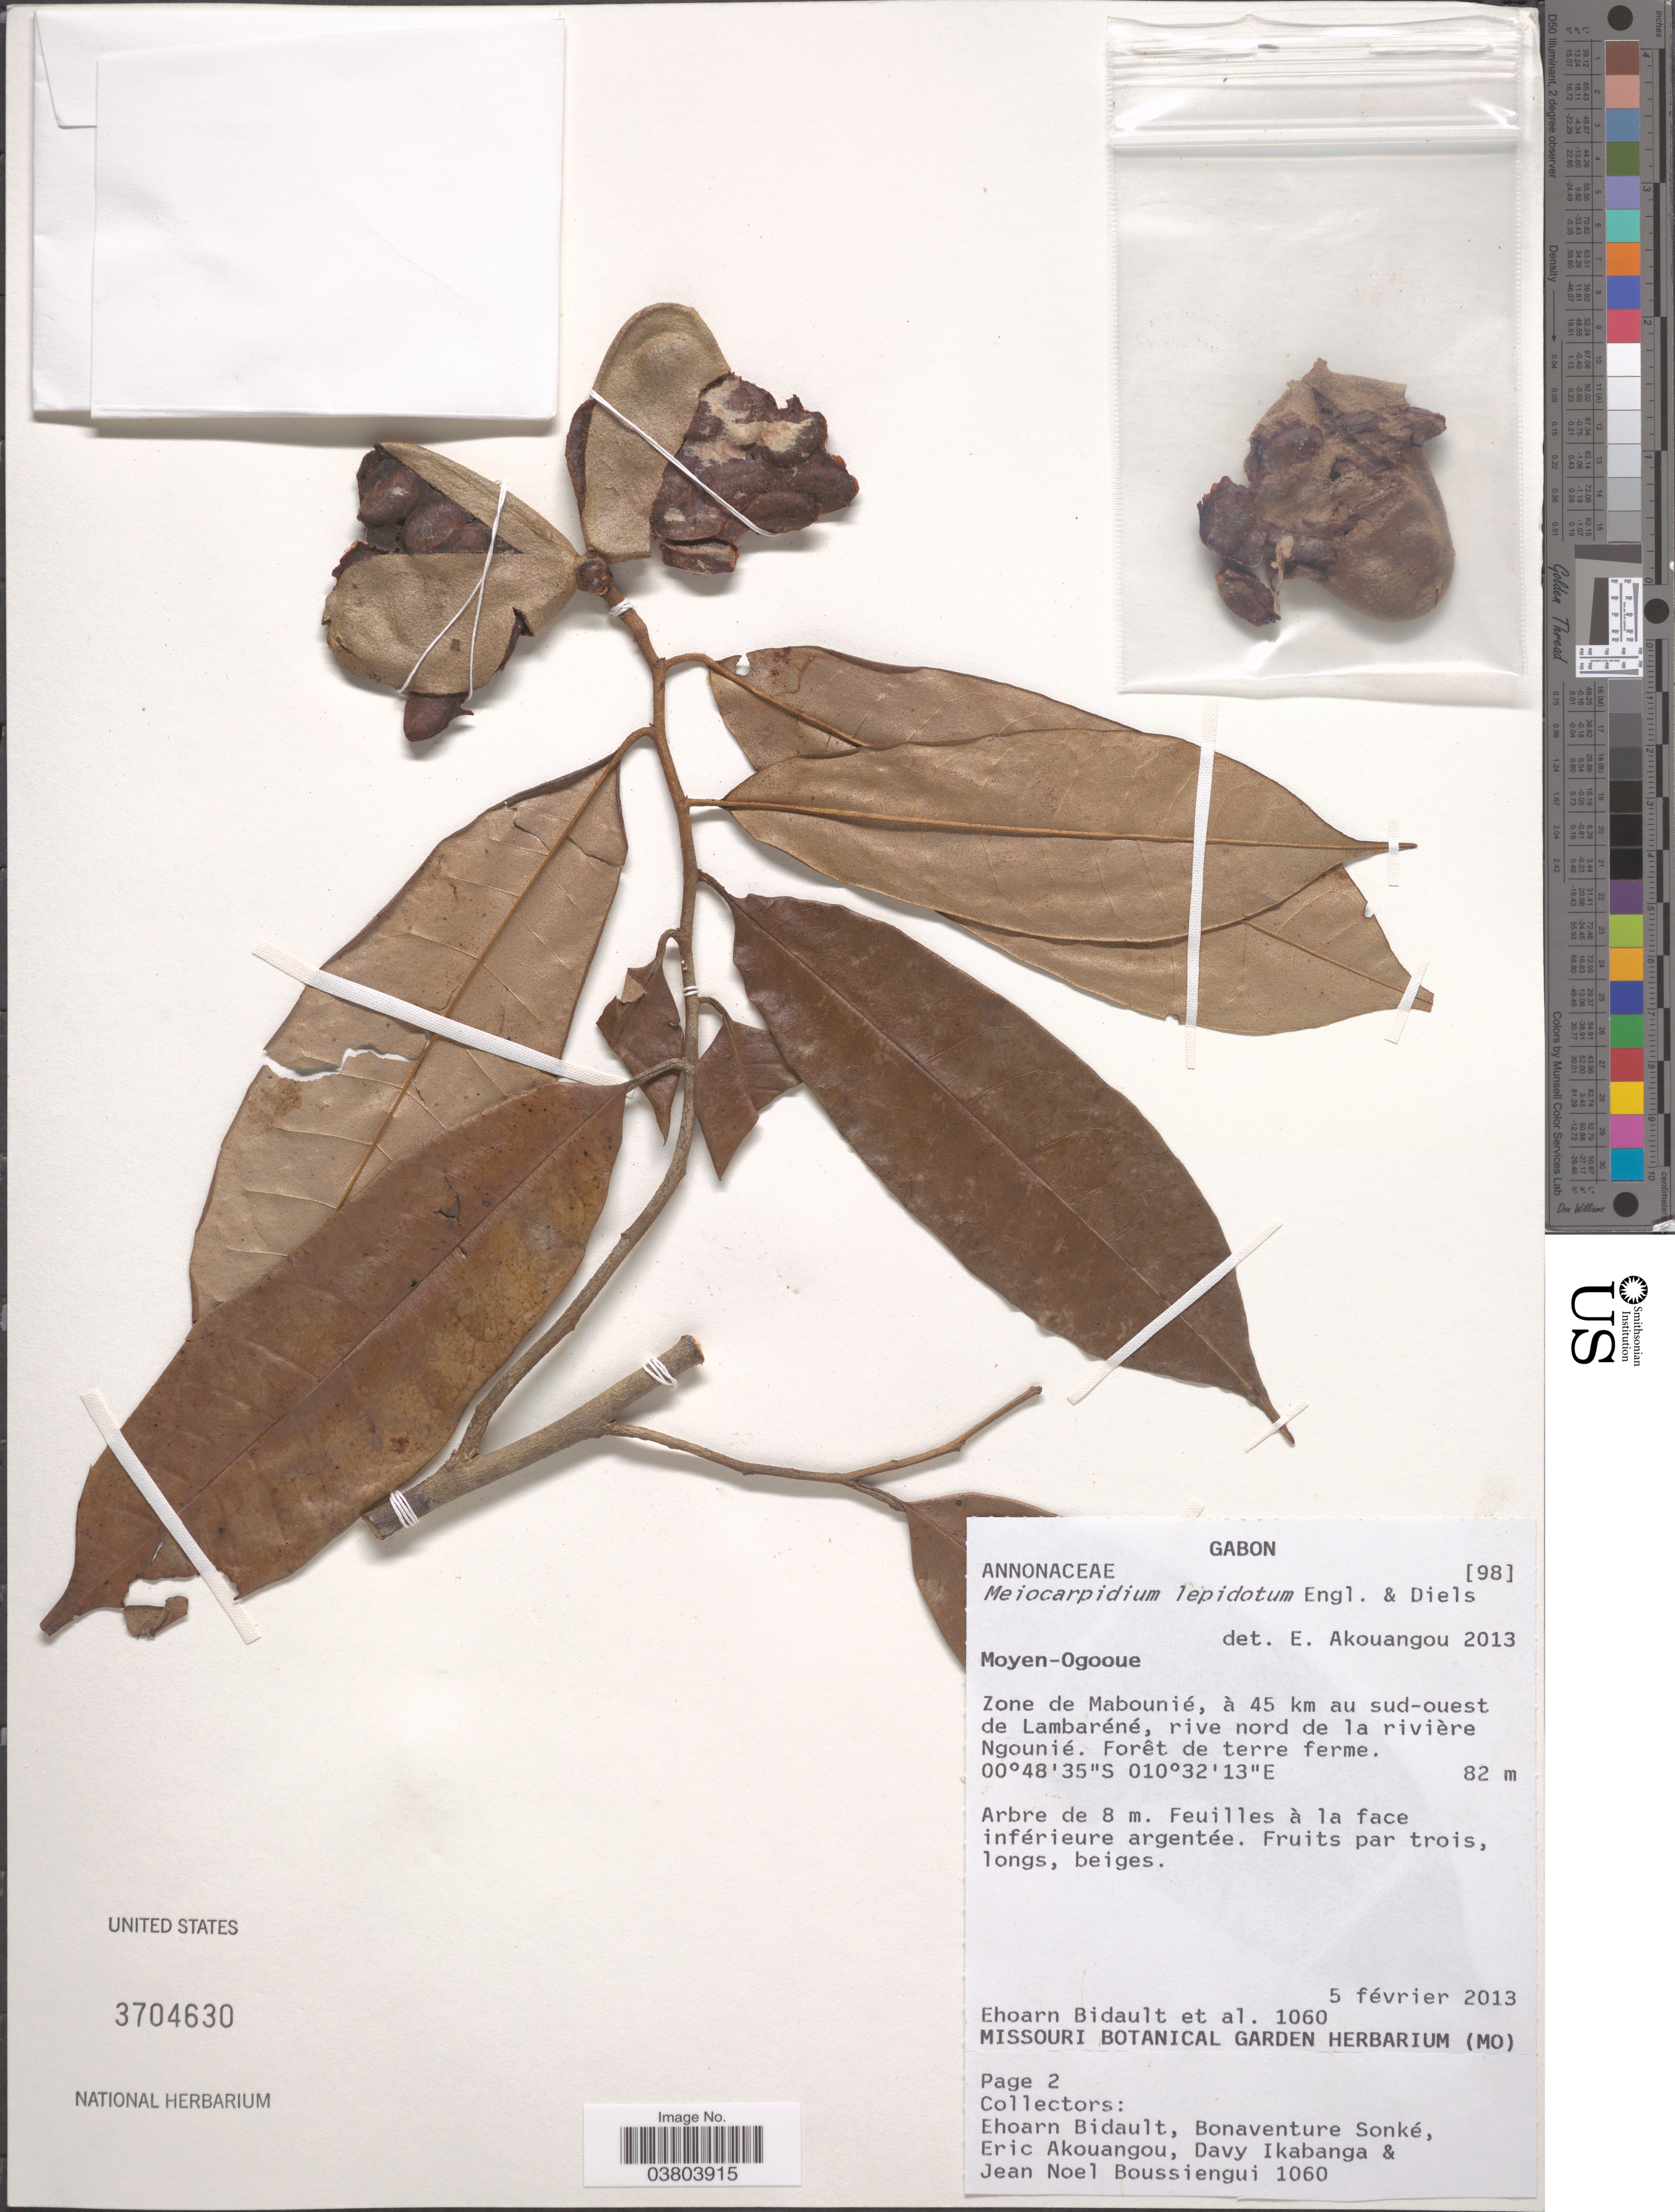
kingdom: Plantae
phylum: Tracheophyta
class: Magnoliopsida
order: Magnoliales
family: Annonaceae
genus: Meiocarpidium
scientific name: Meiocarpidium lepidotum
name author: Engl. & Diels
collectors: E. Bidault, E. Akouangou, D. Ikabanga & J. Boussiengui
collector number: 1060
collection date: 2013-02-05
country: Gabon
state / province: Moyen-Ogooue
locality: Zone de Mabounié, à 45 km au sud-ouest de Lambaréné, rive nord de la rivière Ngounié.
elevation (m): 82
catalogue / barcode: US 3704630